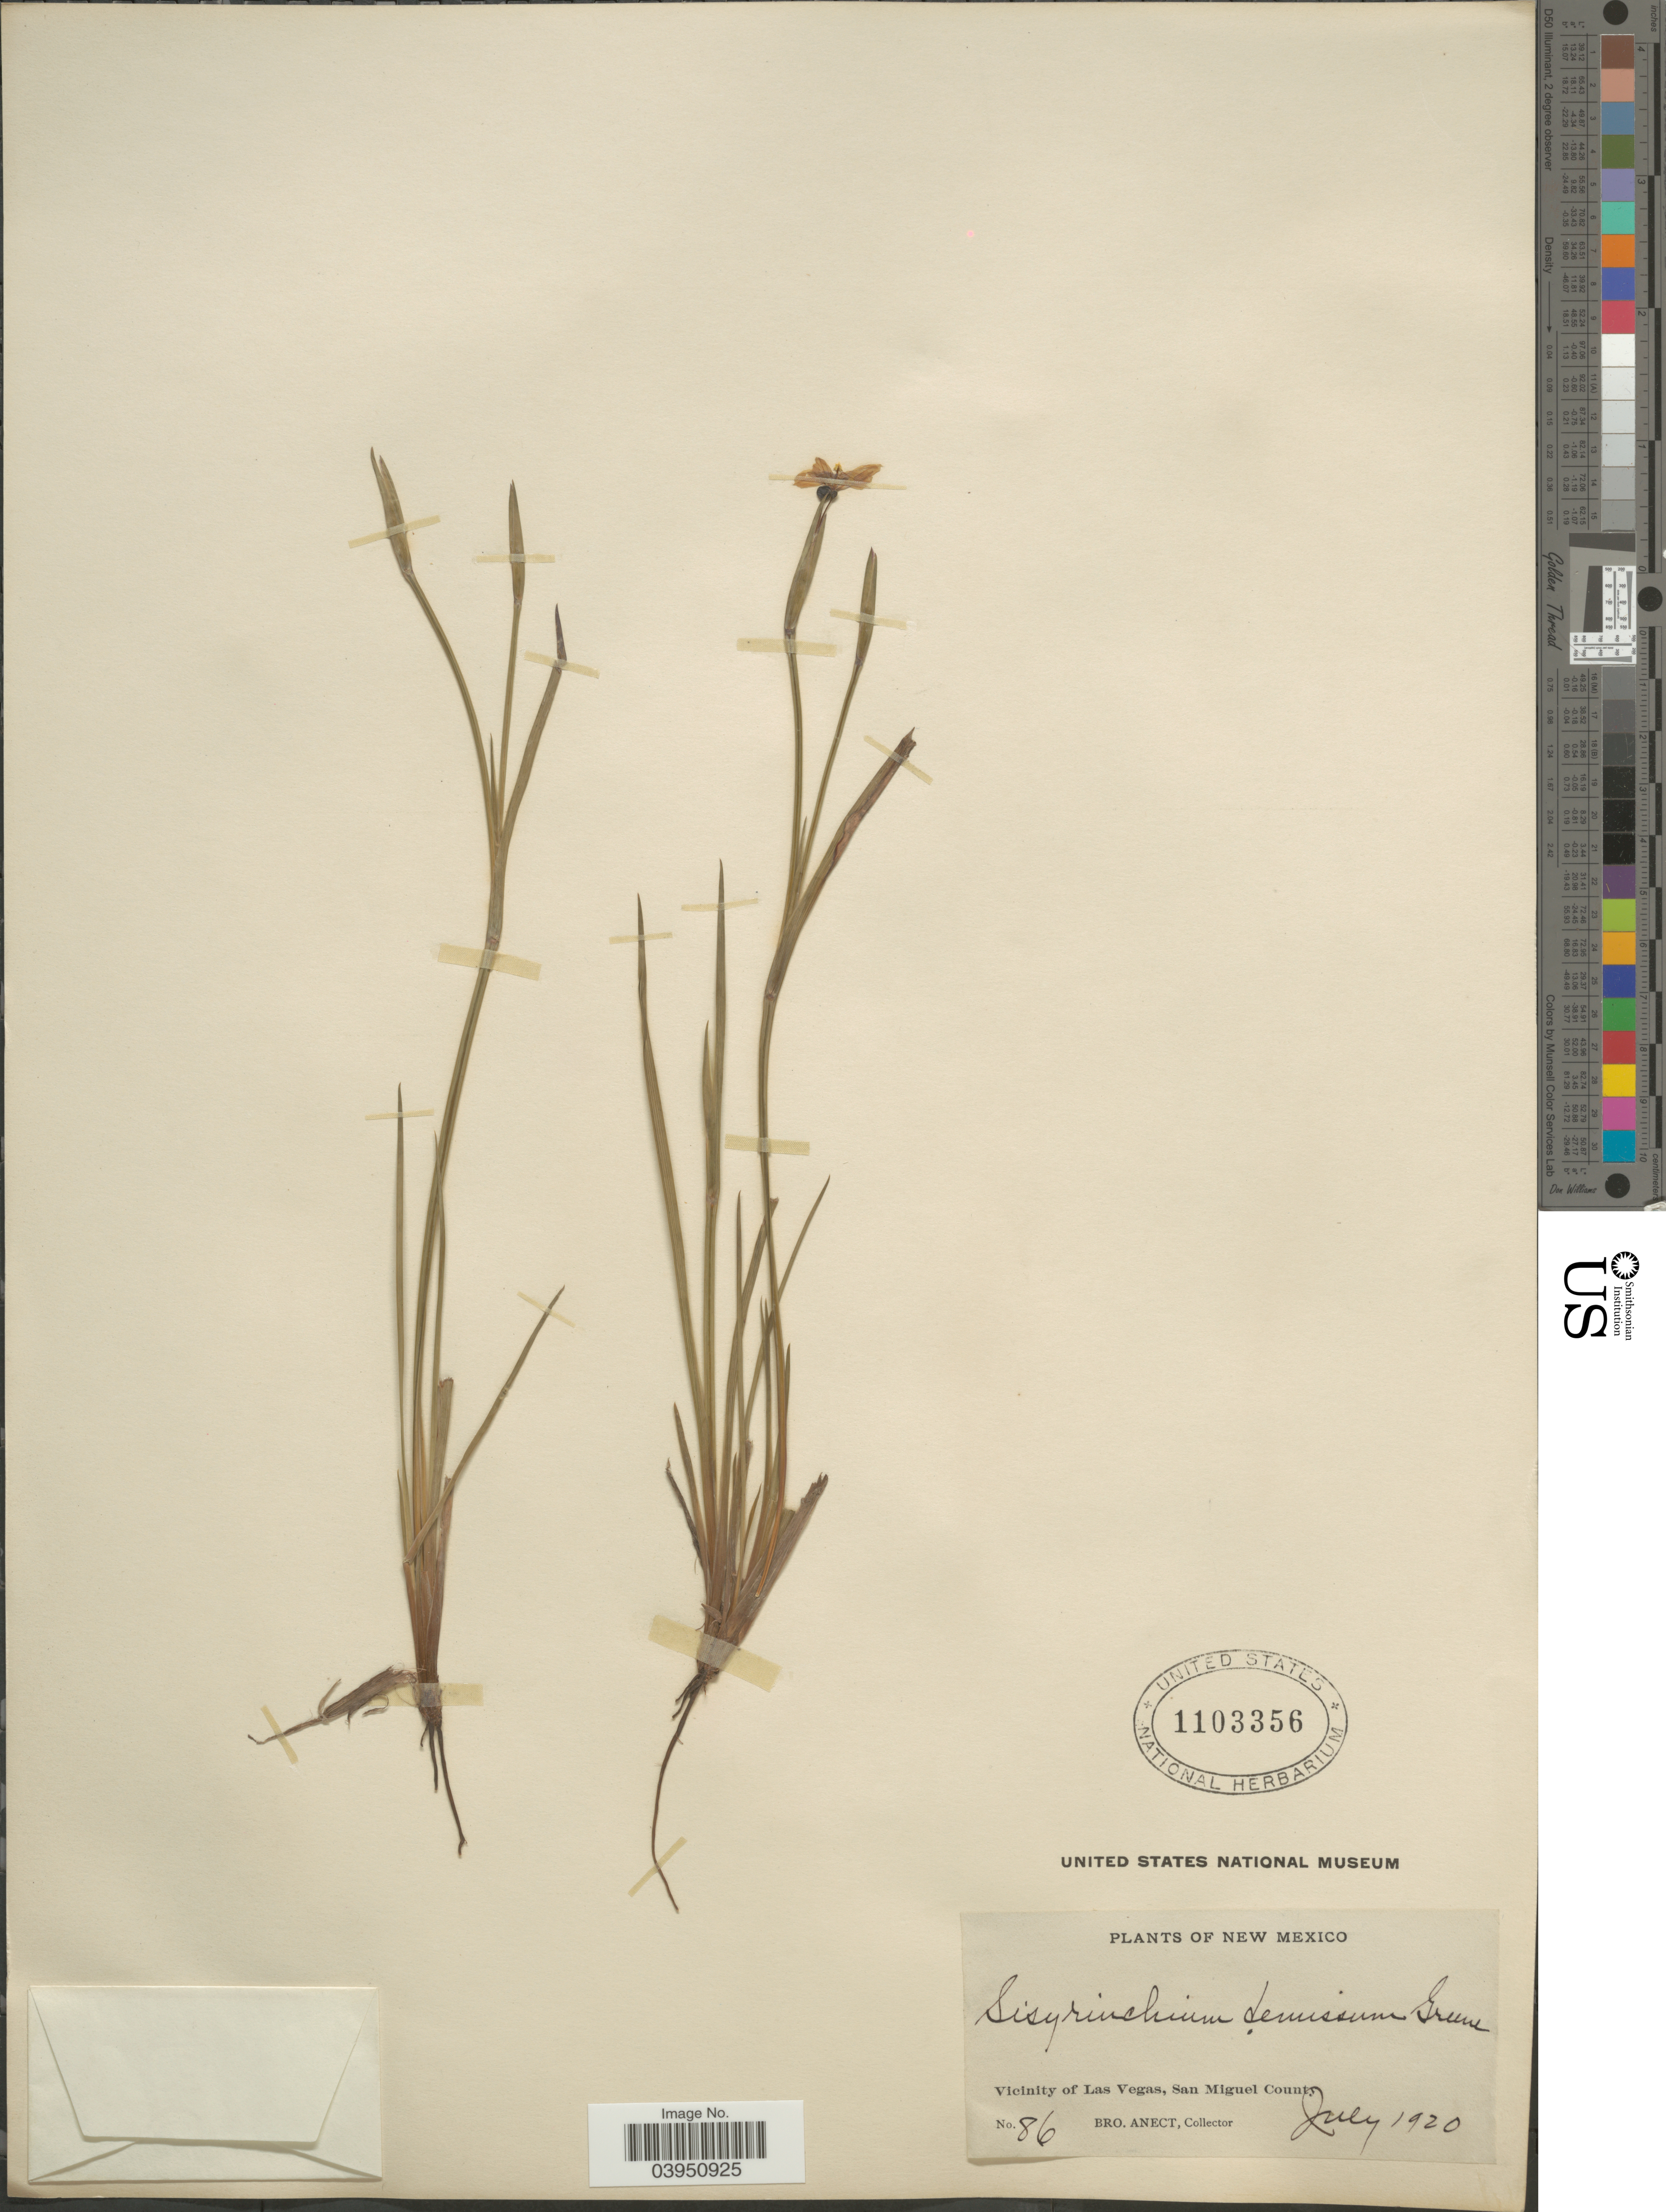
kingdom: Plantae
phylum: Tracheophyta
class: Liliopsida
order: Asparagales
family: Iridaceae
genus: Sisyrinchium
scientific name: Sisyrinchium demissum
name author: Greene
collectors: B. Anect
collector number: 86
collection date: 1920-07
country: United States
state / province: New Mexico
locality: Vicinity of Las Vegas, San Miguel County.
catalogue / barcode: US 1103356